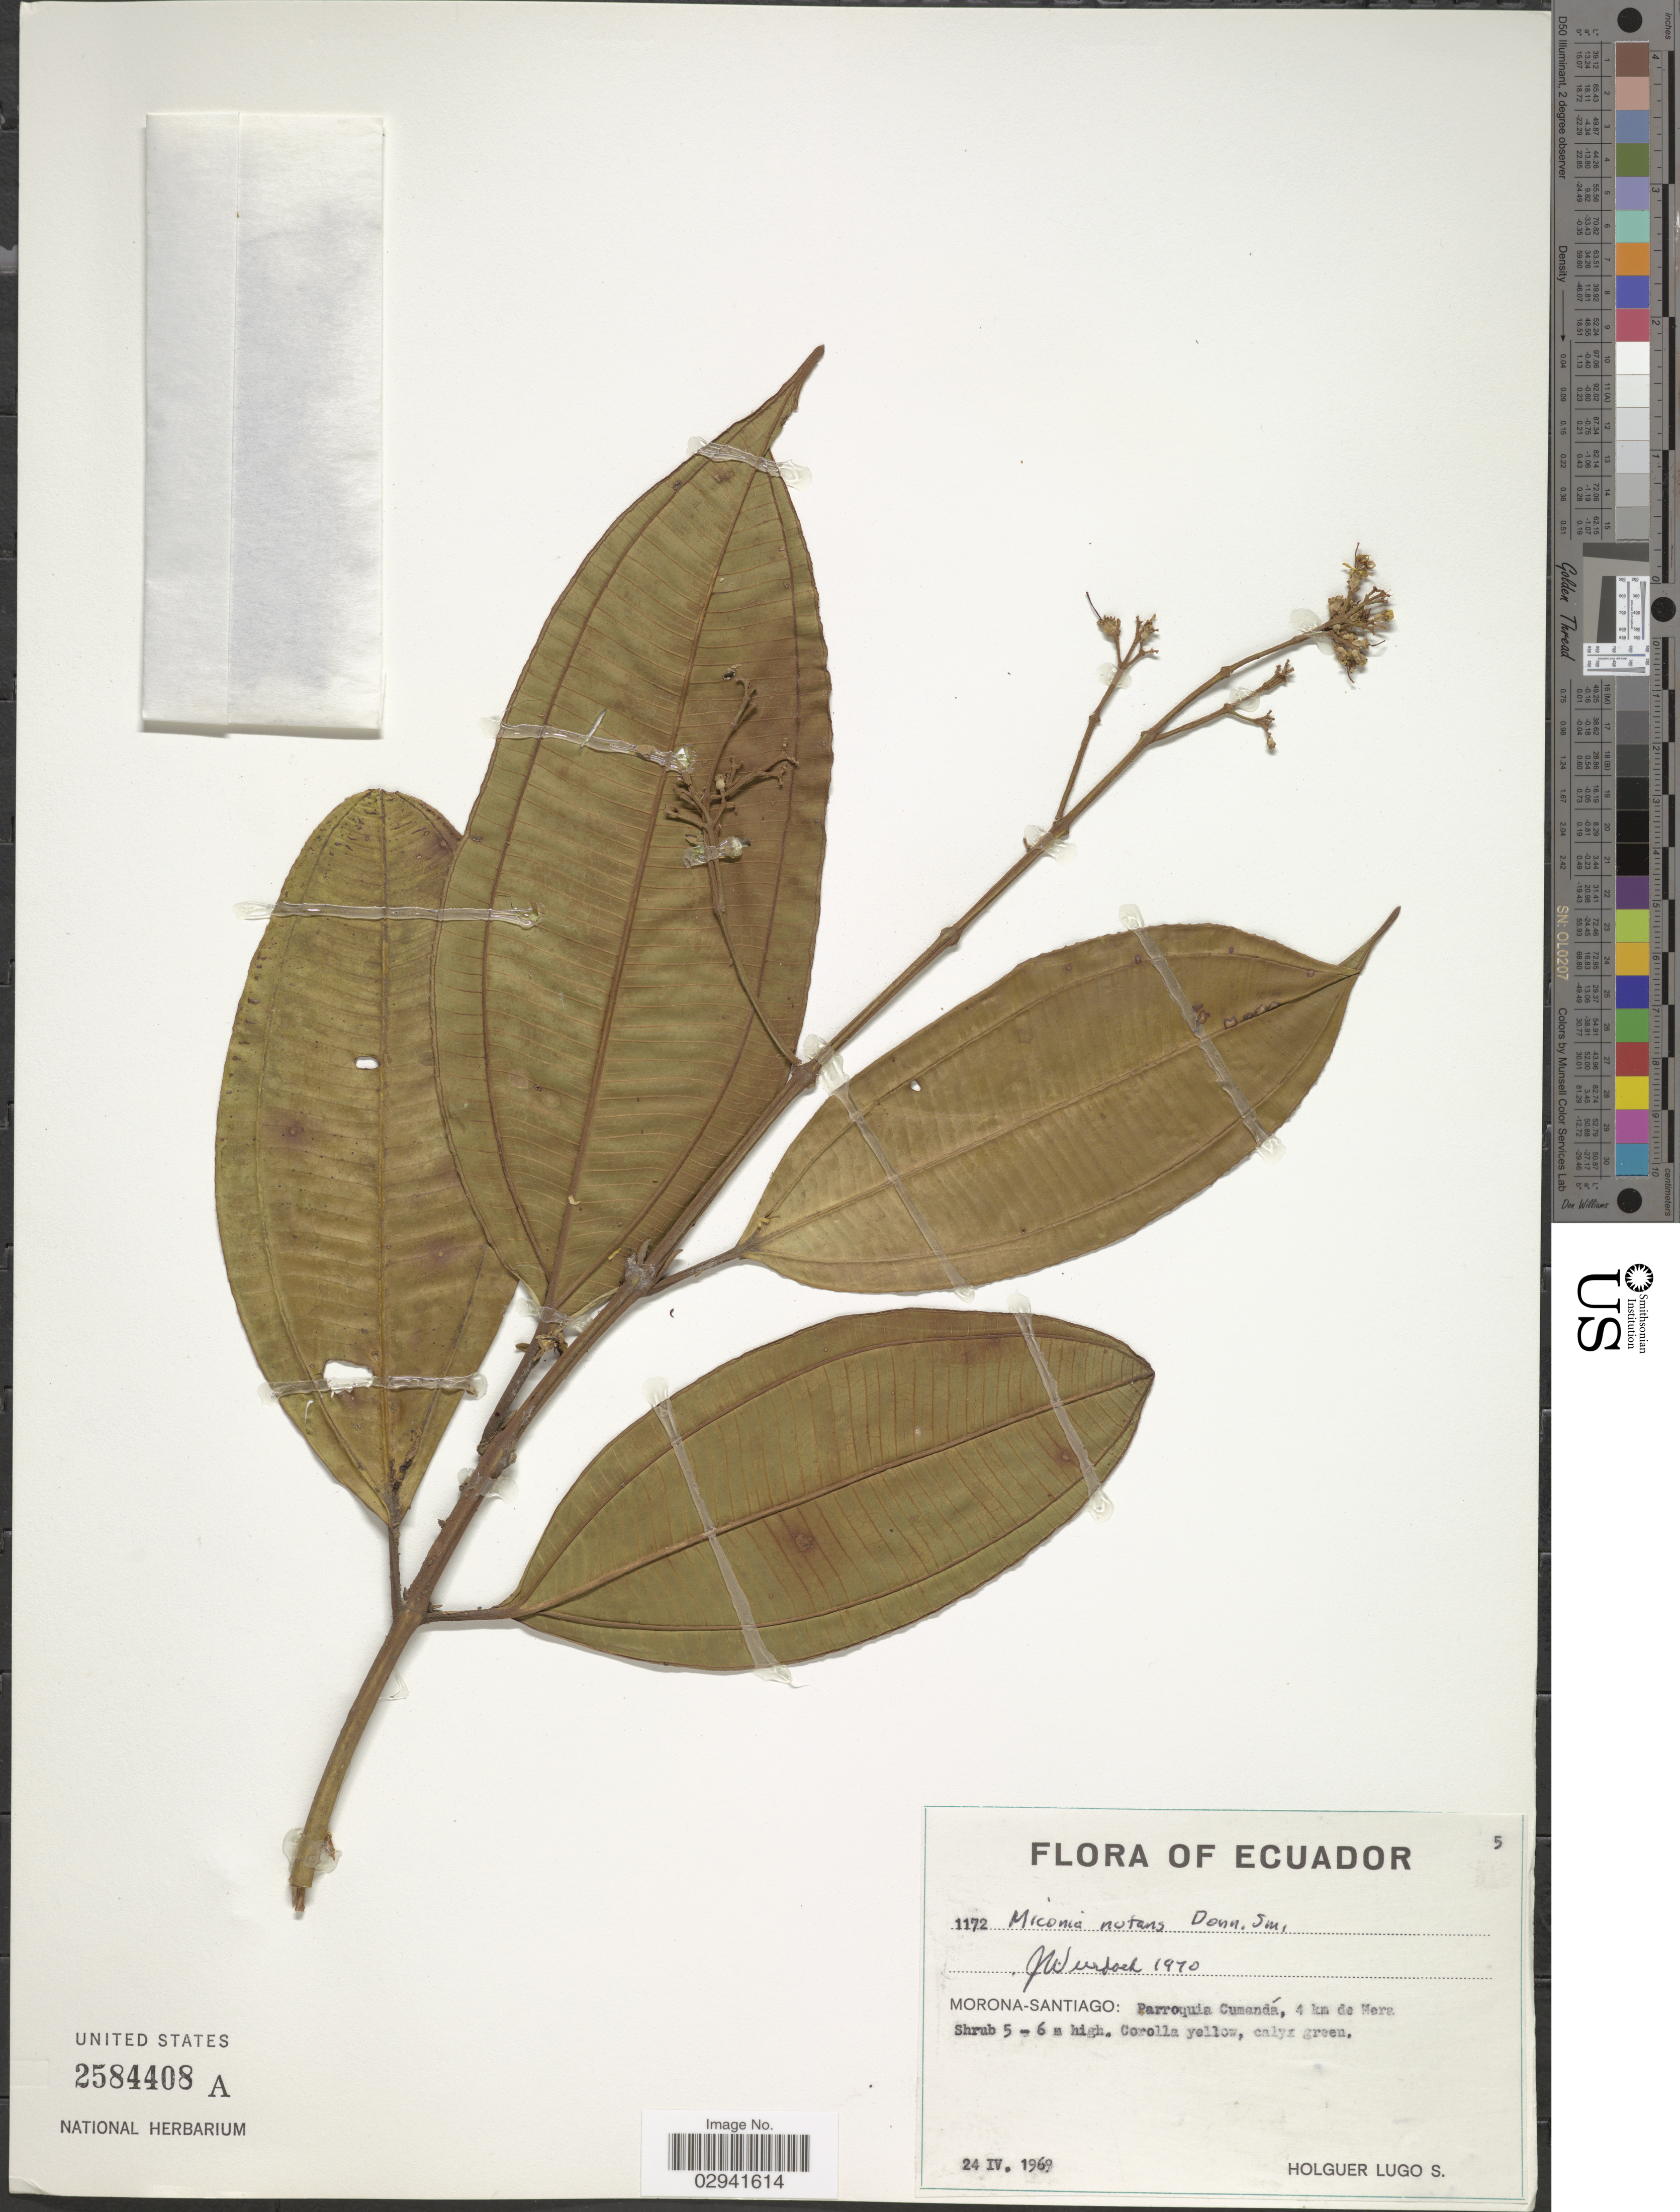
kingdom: Plantae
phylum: Tracheophyta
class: Magnoliopsida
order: Myrtales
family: Melastomataceae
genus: Miconia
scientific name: Miconia nutans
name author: Donn. Sm.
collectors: H. Lugo S.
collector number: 1172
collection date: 1969-04-24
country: Ecuador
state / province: Morona-Santiago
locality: Parroquia Cumandá, 4 km de Mera.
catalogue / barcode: US 2584408A